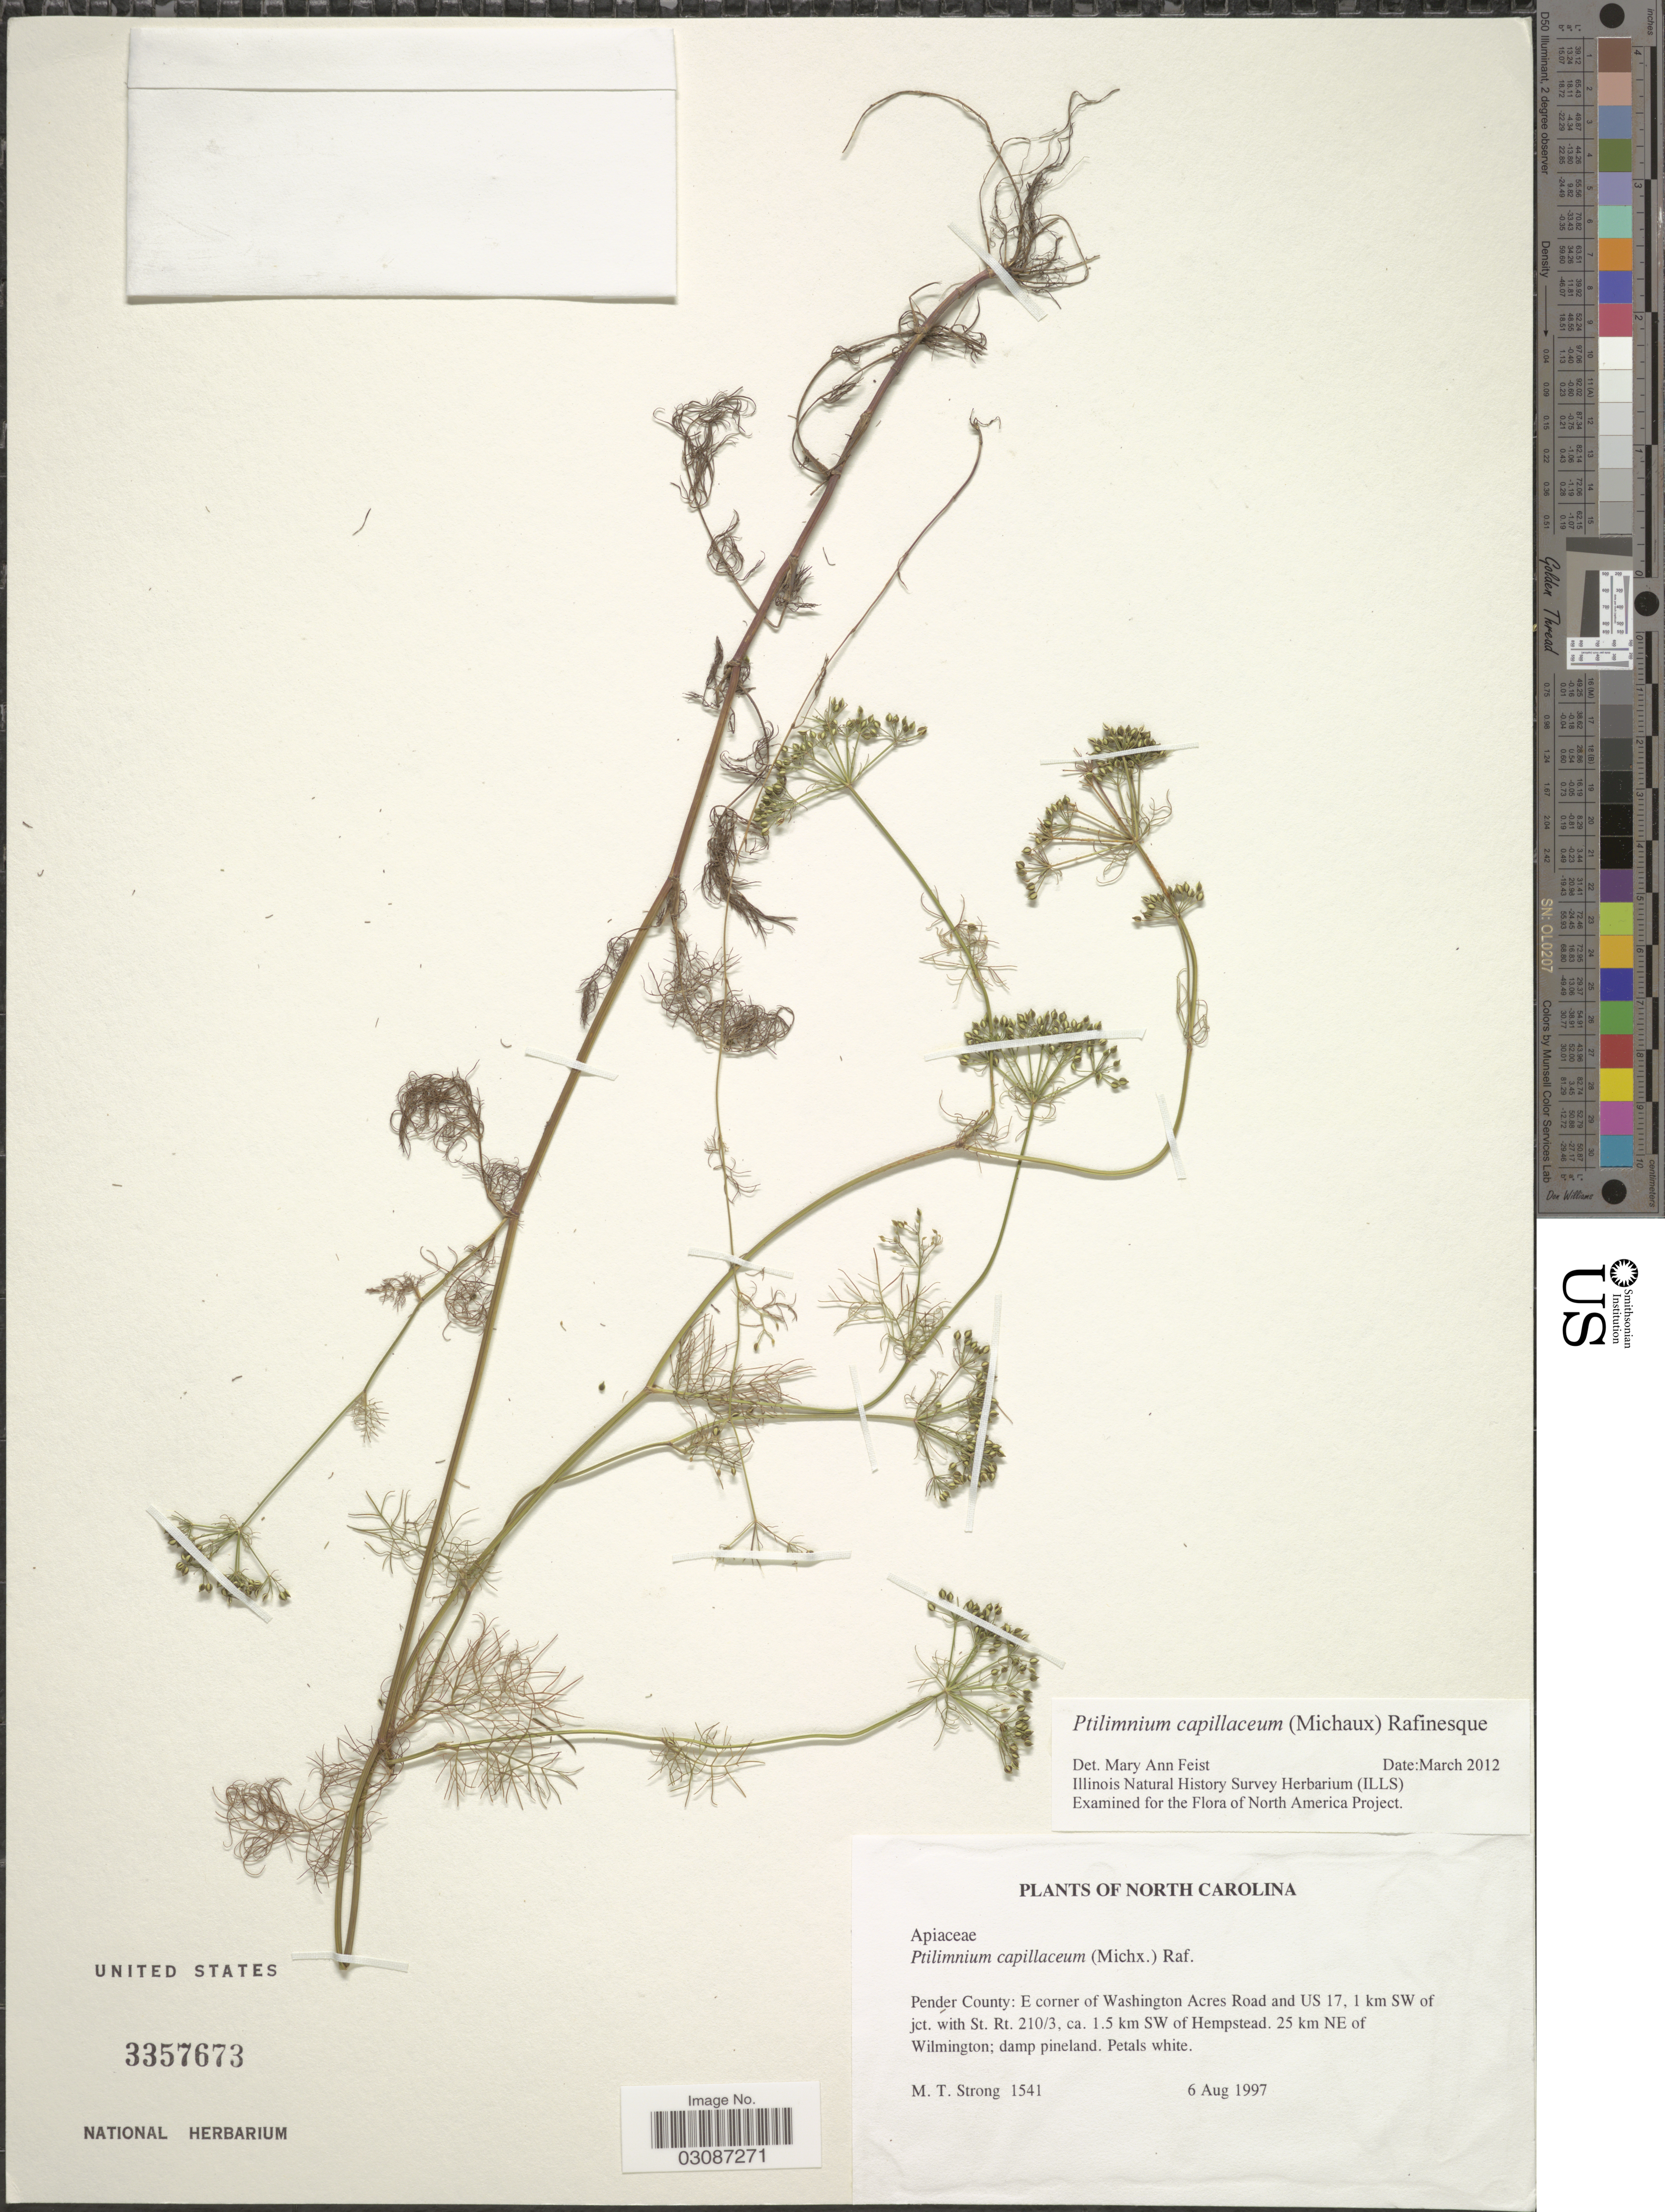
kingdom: Plantae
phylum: Tracheophyta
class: Magnoliopsida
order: Apiales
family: Apiaceae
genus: Ptilimnium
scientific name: Ptilimnium capillaceum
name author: (Michx.) Raf.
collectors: M. T. Strong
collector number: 1541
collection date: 1997-08-06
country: United States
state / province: North Carolina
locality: Pender County: E corner of Washington Acres Road and US 17, 1 km SW of jct. with St. Rt. 210/3, ca. 1.5 km SW of Hempstead. 25 km NE of Wilmington.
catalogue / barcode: US 3357673